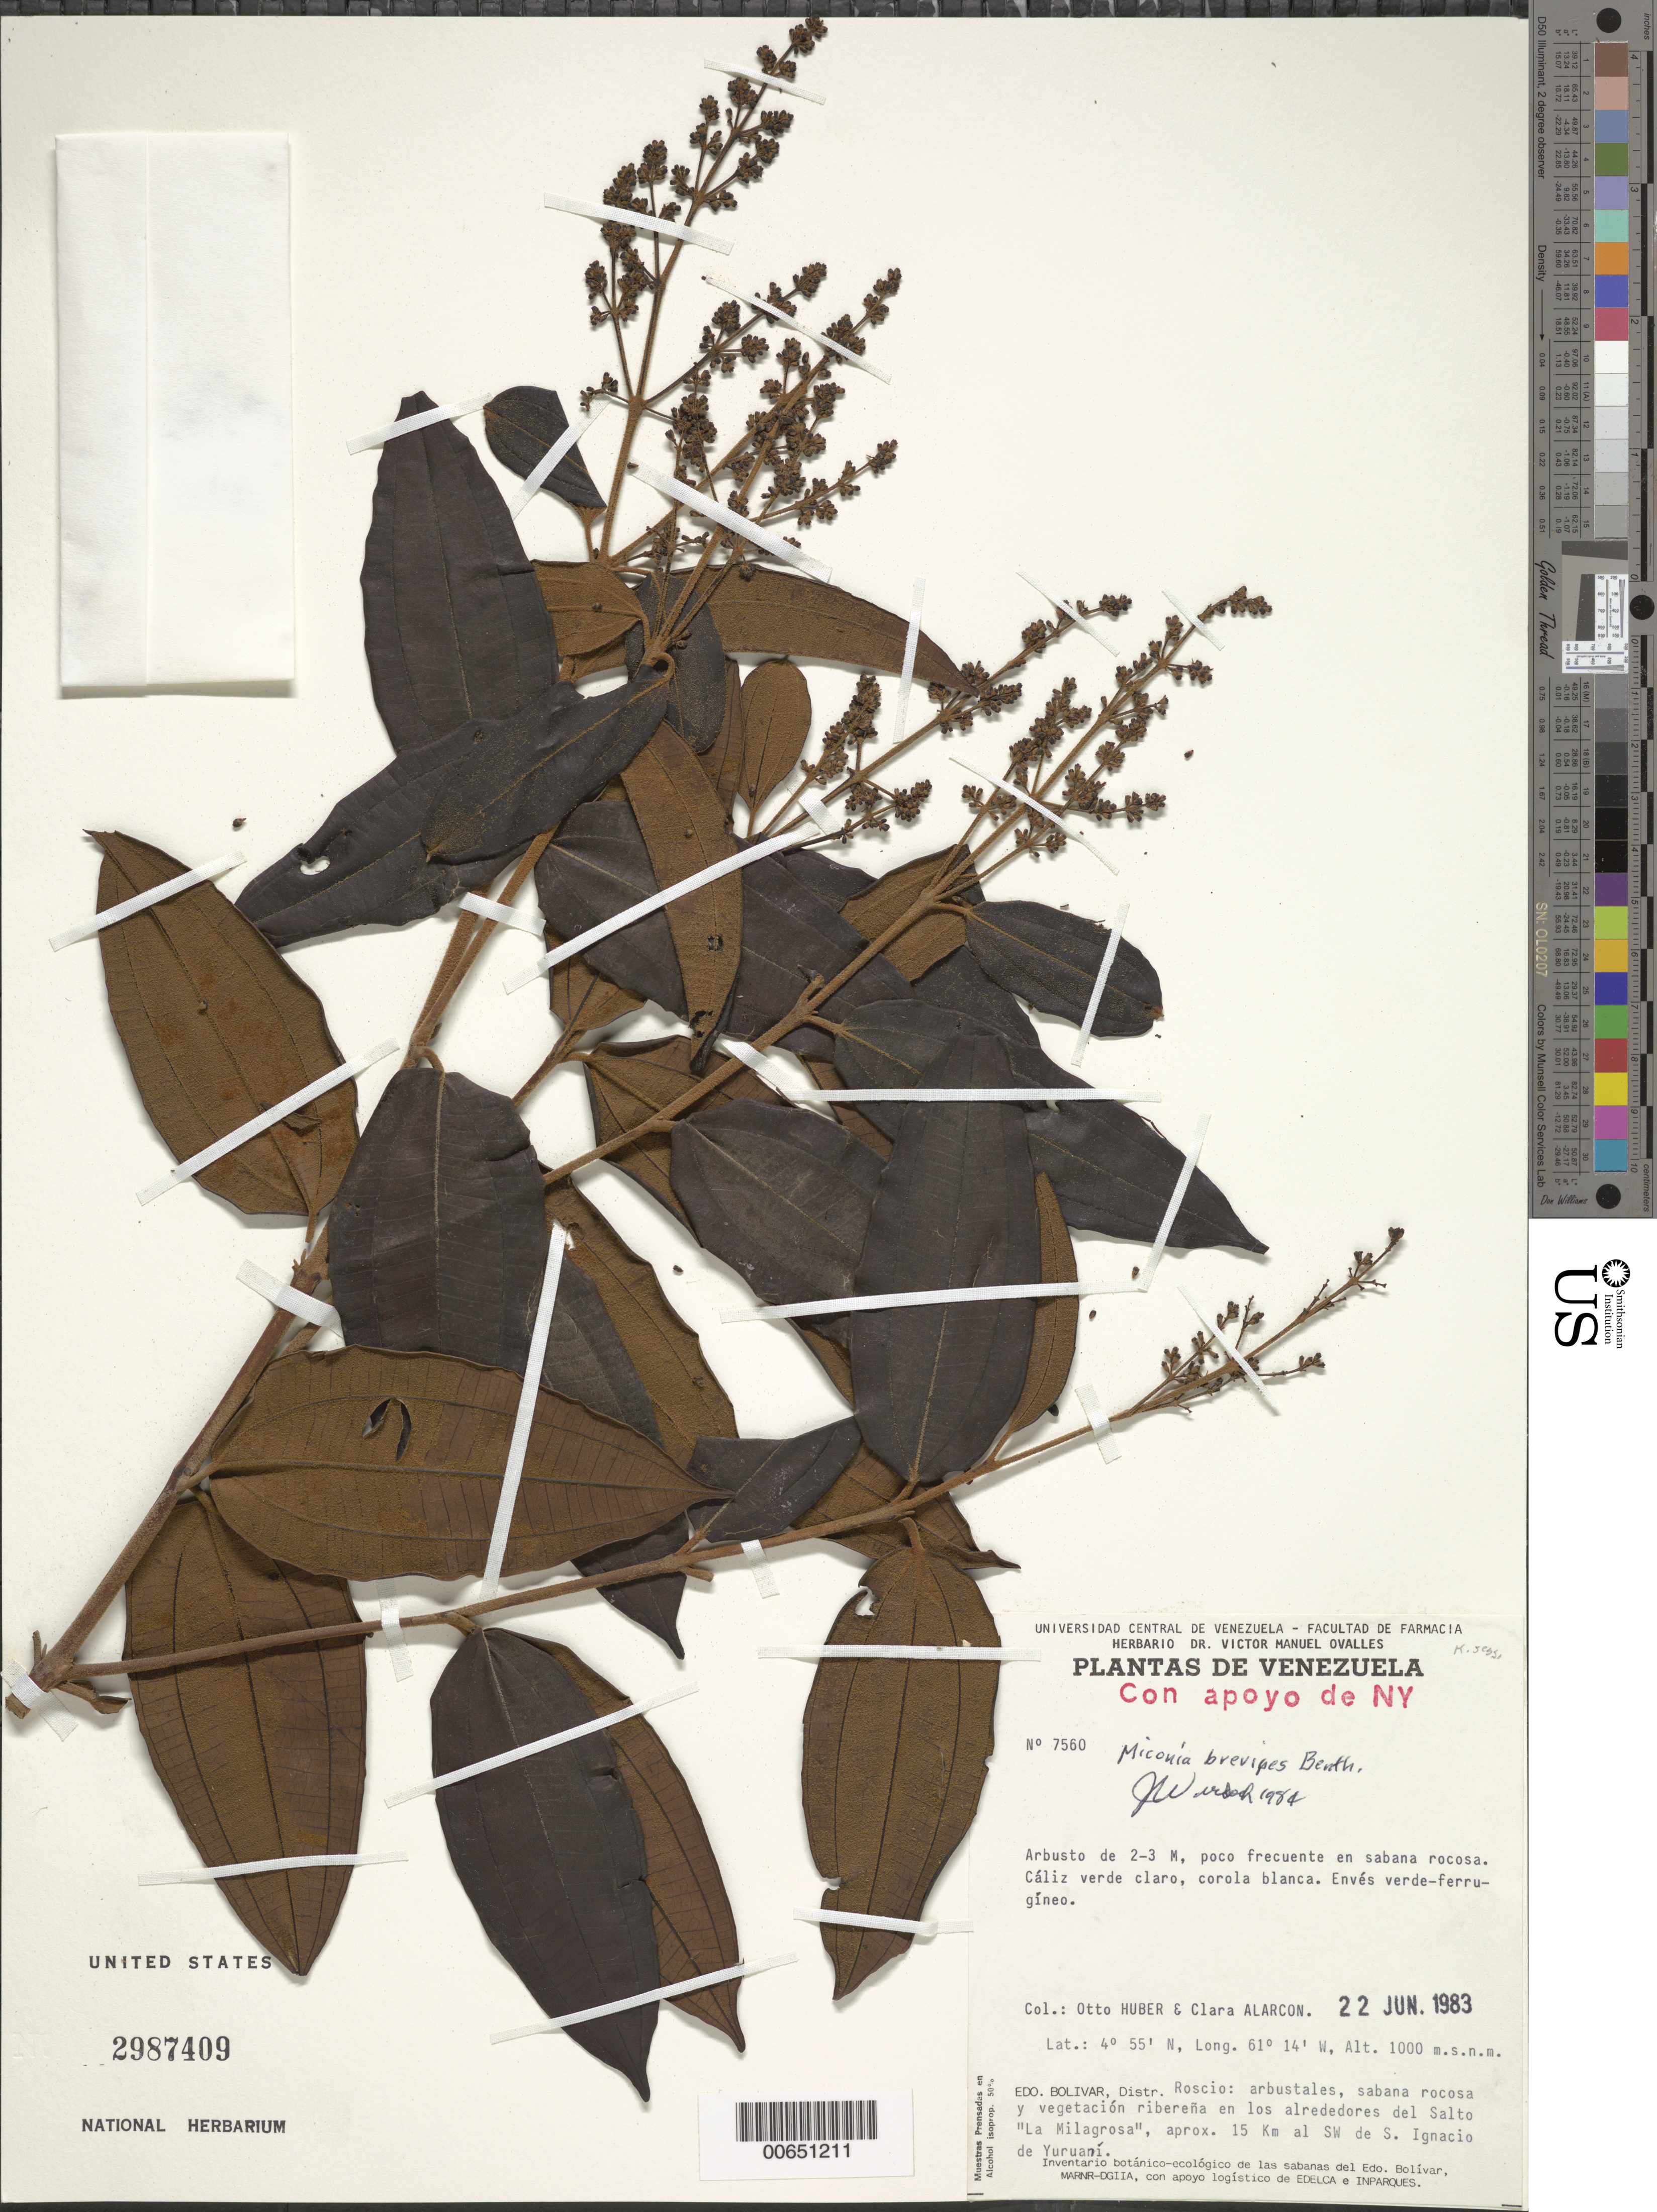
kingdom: Plantae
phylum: Tracheophyta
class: Magnoliopsida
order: Myrtales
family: Melastomataceae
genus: Miconia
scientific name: Miconia brevipes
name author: Benth.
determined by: Wurdack, John J., (US), US (UNITED STATES)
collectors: O. Huber & C. Alarcon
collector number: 7560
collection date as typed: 22-Jun-83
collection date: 1983-06-22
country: Venezuela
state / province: Bolívar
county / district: Roscio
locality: Salto "La Milagroso", aprox. 15 km al SW de S Ignacio de Yuruani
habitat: Arbustales, sabana rocosa y vegetación riberena; en sabana rocosa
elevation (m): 1000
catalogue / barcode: US 2987409